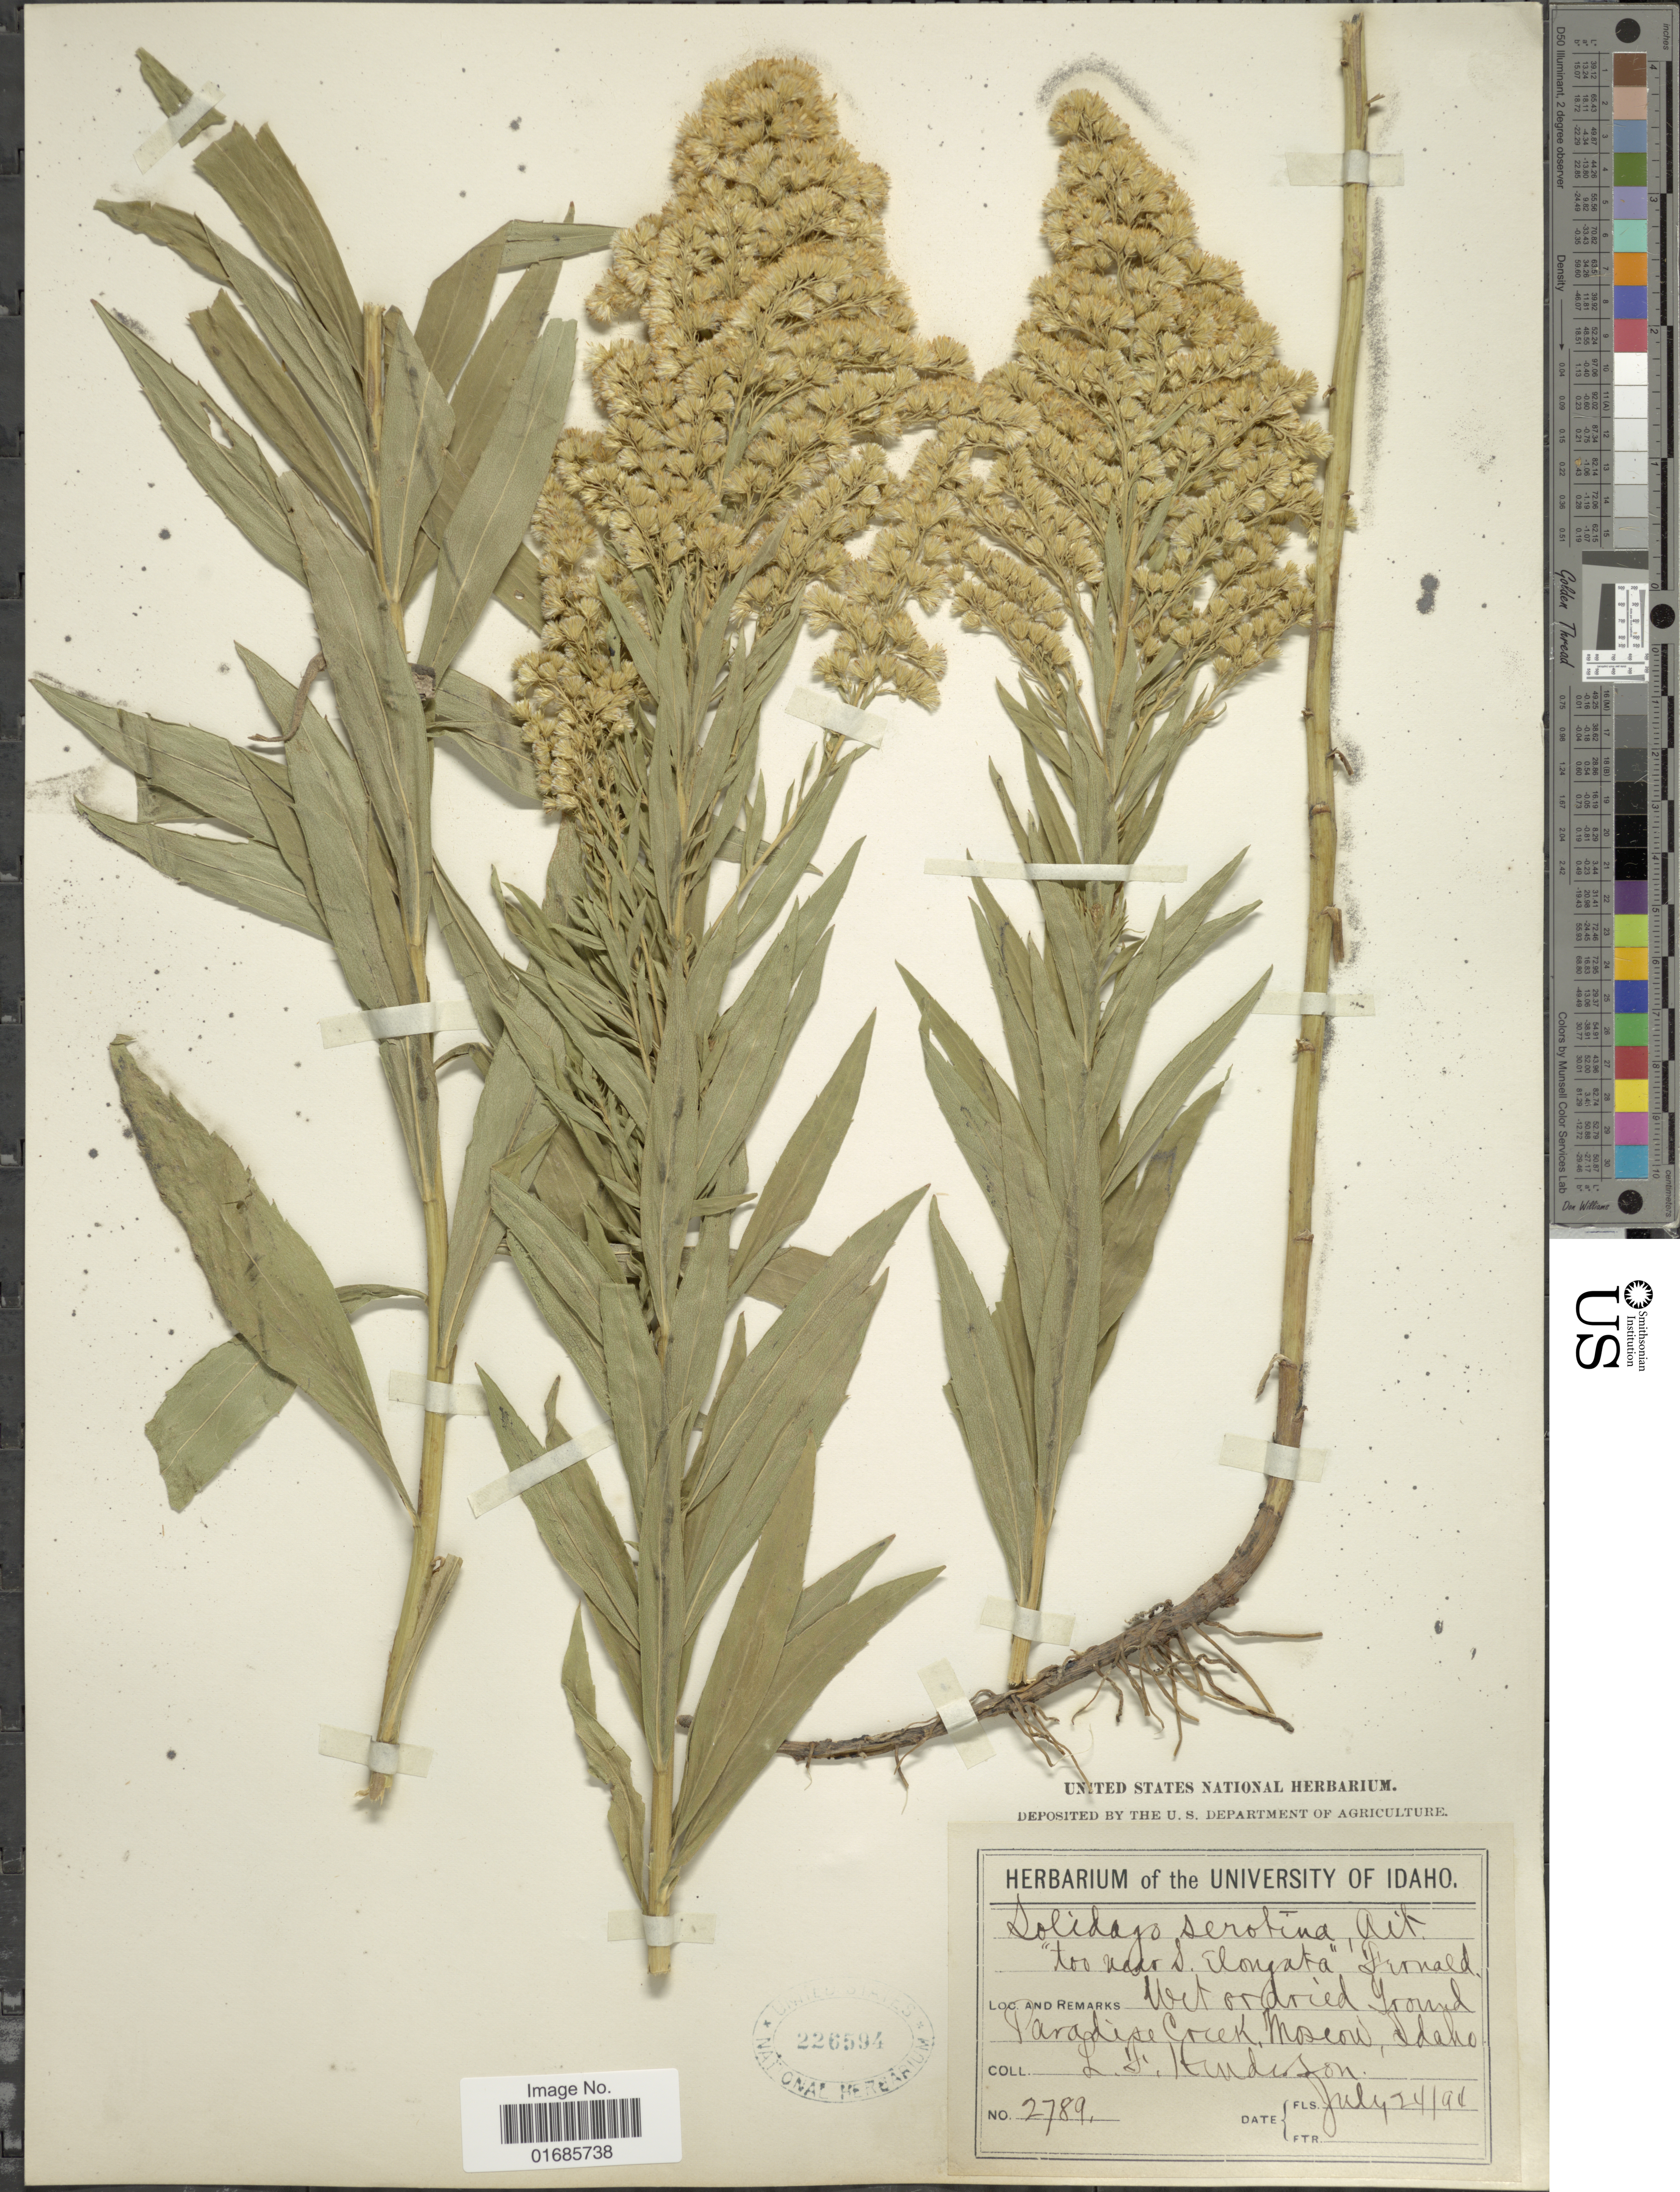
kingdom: Plantae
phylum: Tracheophyta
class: Magnoliopsida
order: Asterales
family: Asteraceae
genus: Solidago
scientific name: Solidago canadensis var. salebrosa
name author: (Piper) M.E. Jones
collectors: L. Henderson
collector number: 2789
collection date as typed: Transcribed d/m/y: 24/7/94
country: United States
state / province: Idaho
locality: Paradise Creek, Moscow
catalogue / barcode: US 226594